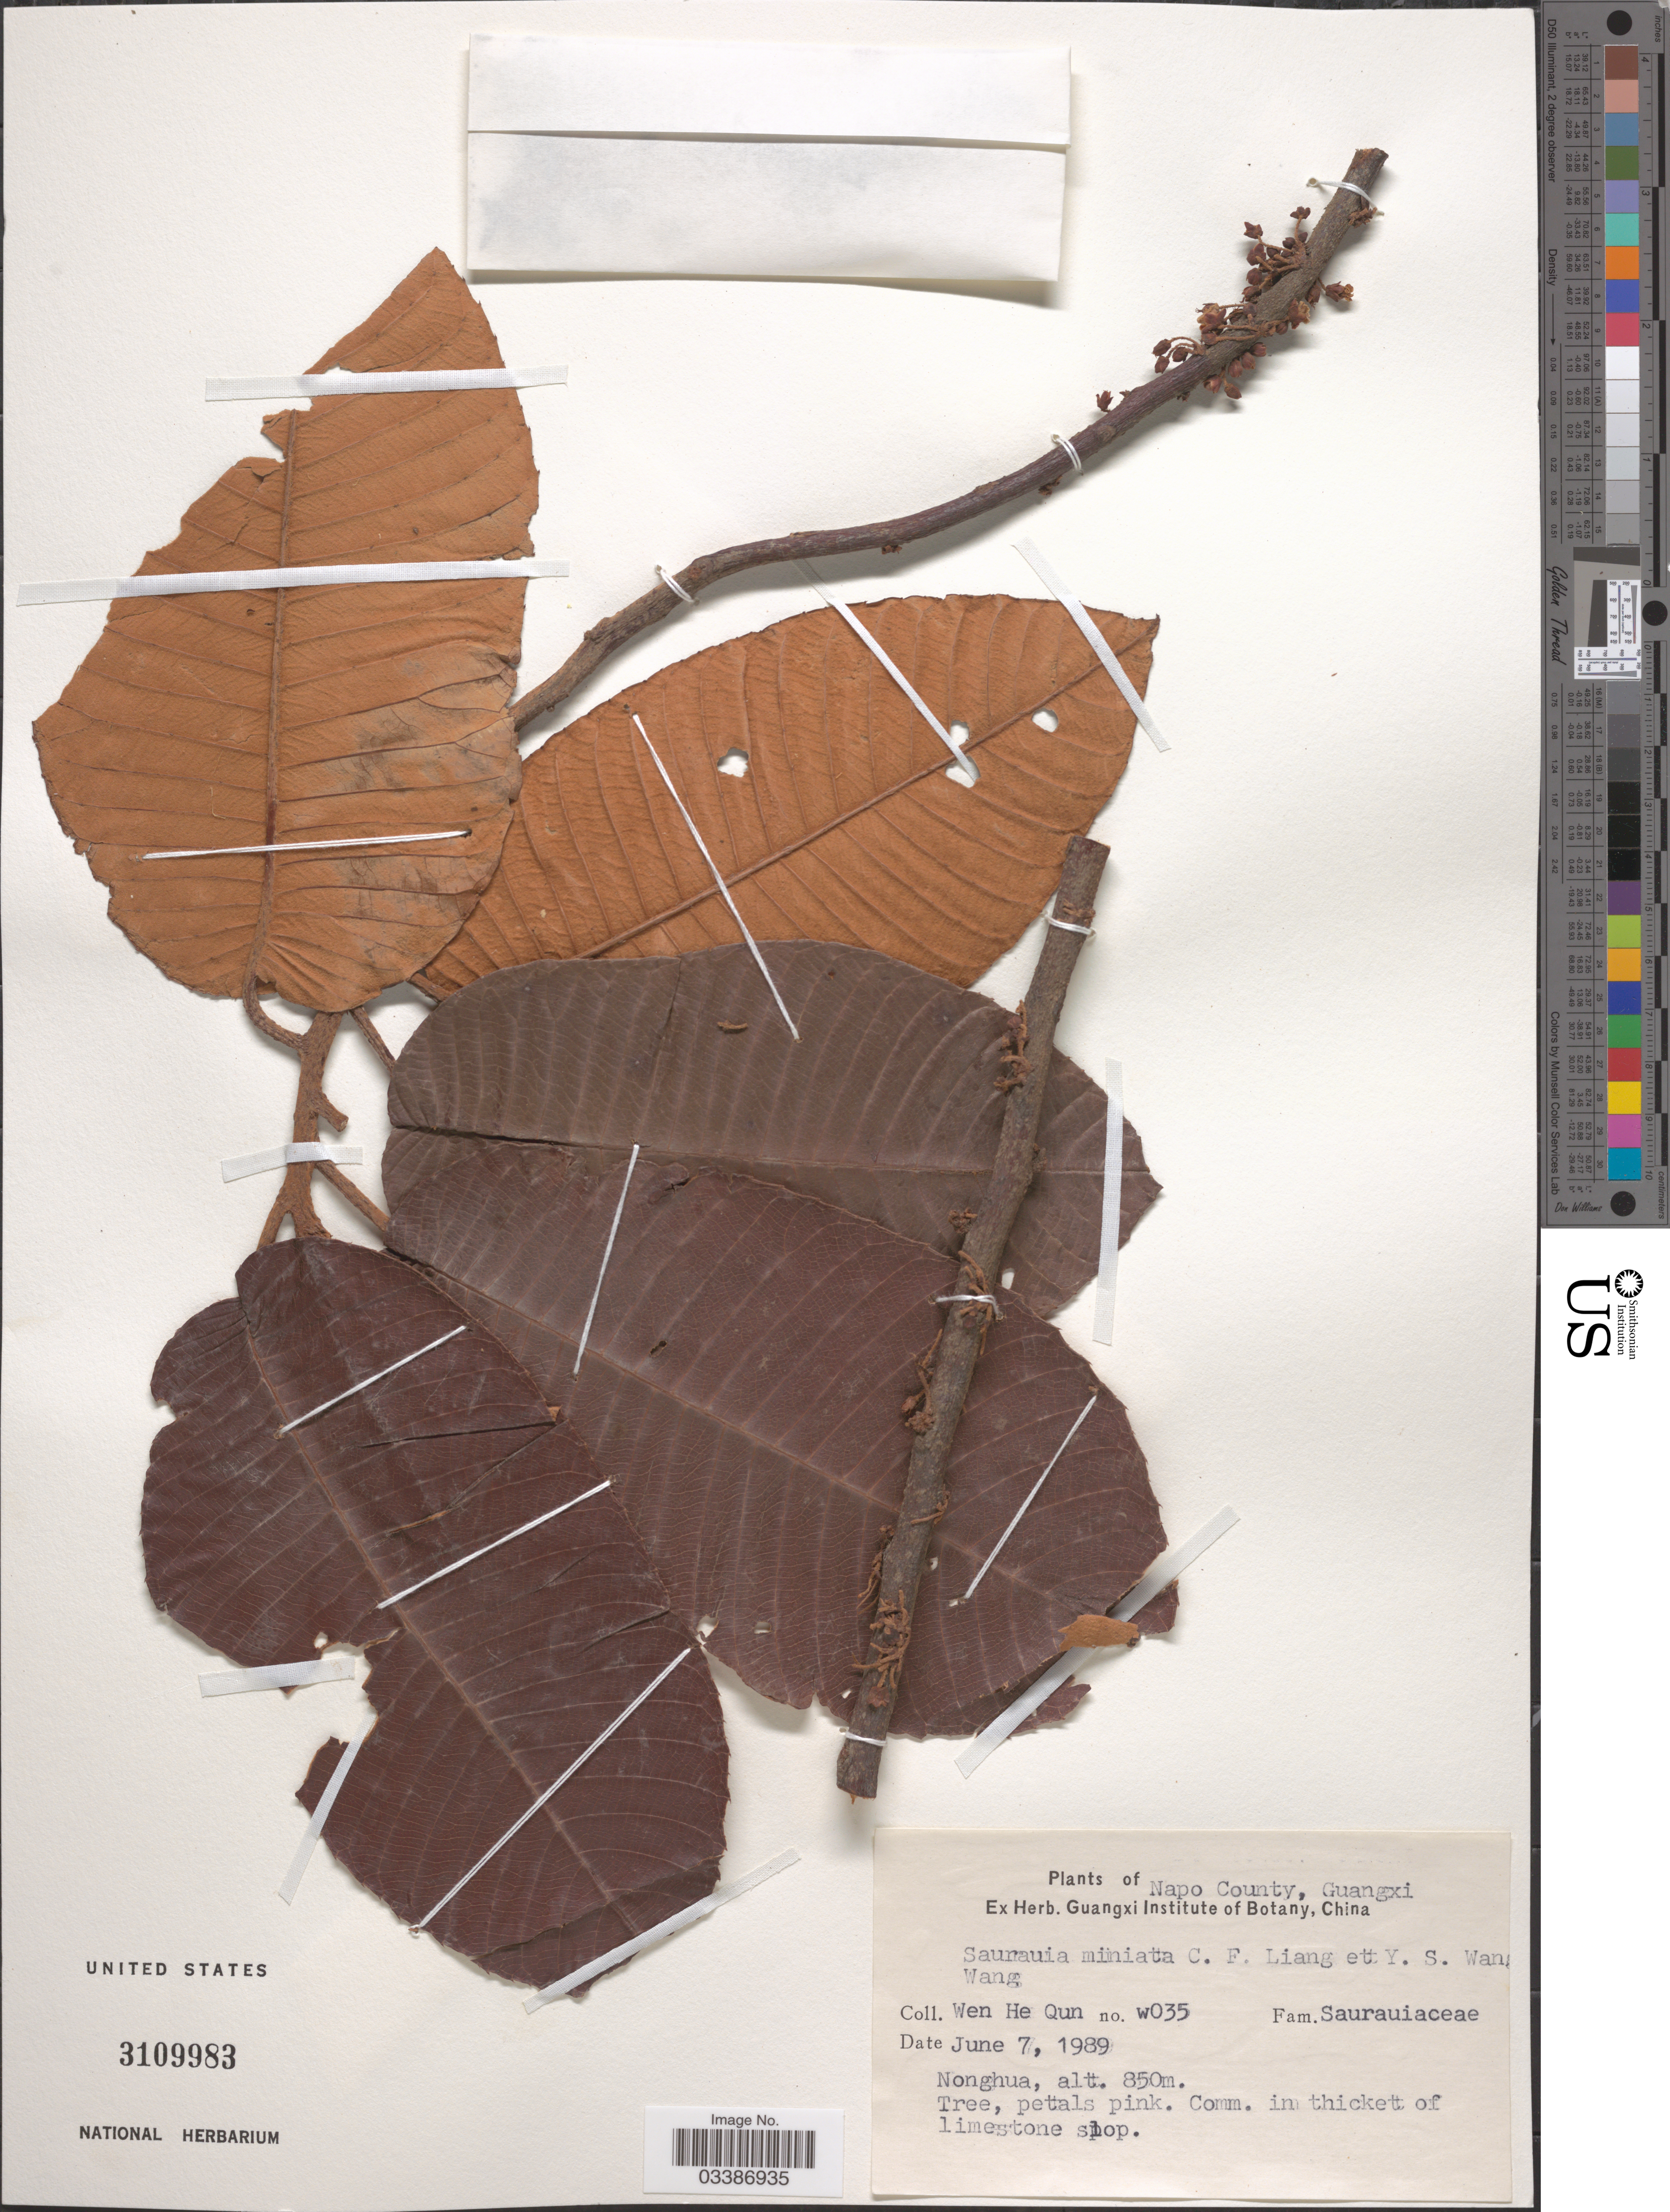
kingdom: Plantae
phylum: Tracheophyta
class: Magnoliopsida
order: Ericales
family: Actinidiaceae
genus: Saurauia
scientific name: Saurauia miniata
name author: C.F. Liang & Y.S. Wang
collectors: W. Qun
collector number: w035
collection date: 1989-06-07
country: China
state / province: Guangxi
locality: Napo County. Nonghua.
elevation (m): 850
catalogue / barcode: US 3109983